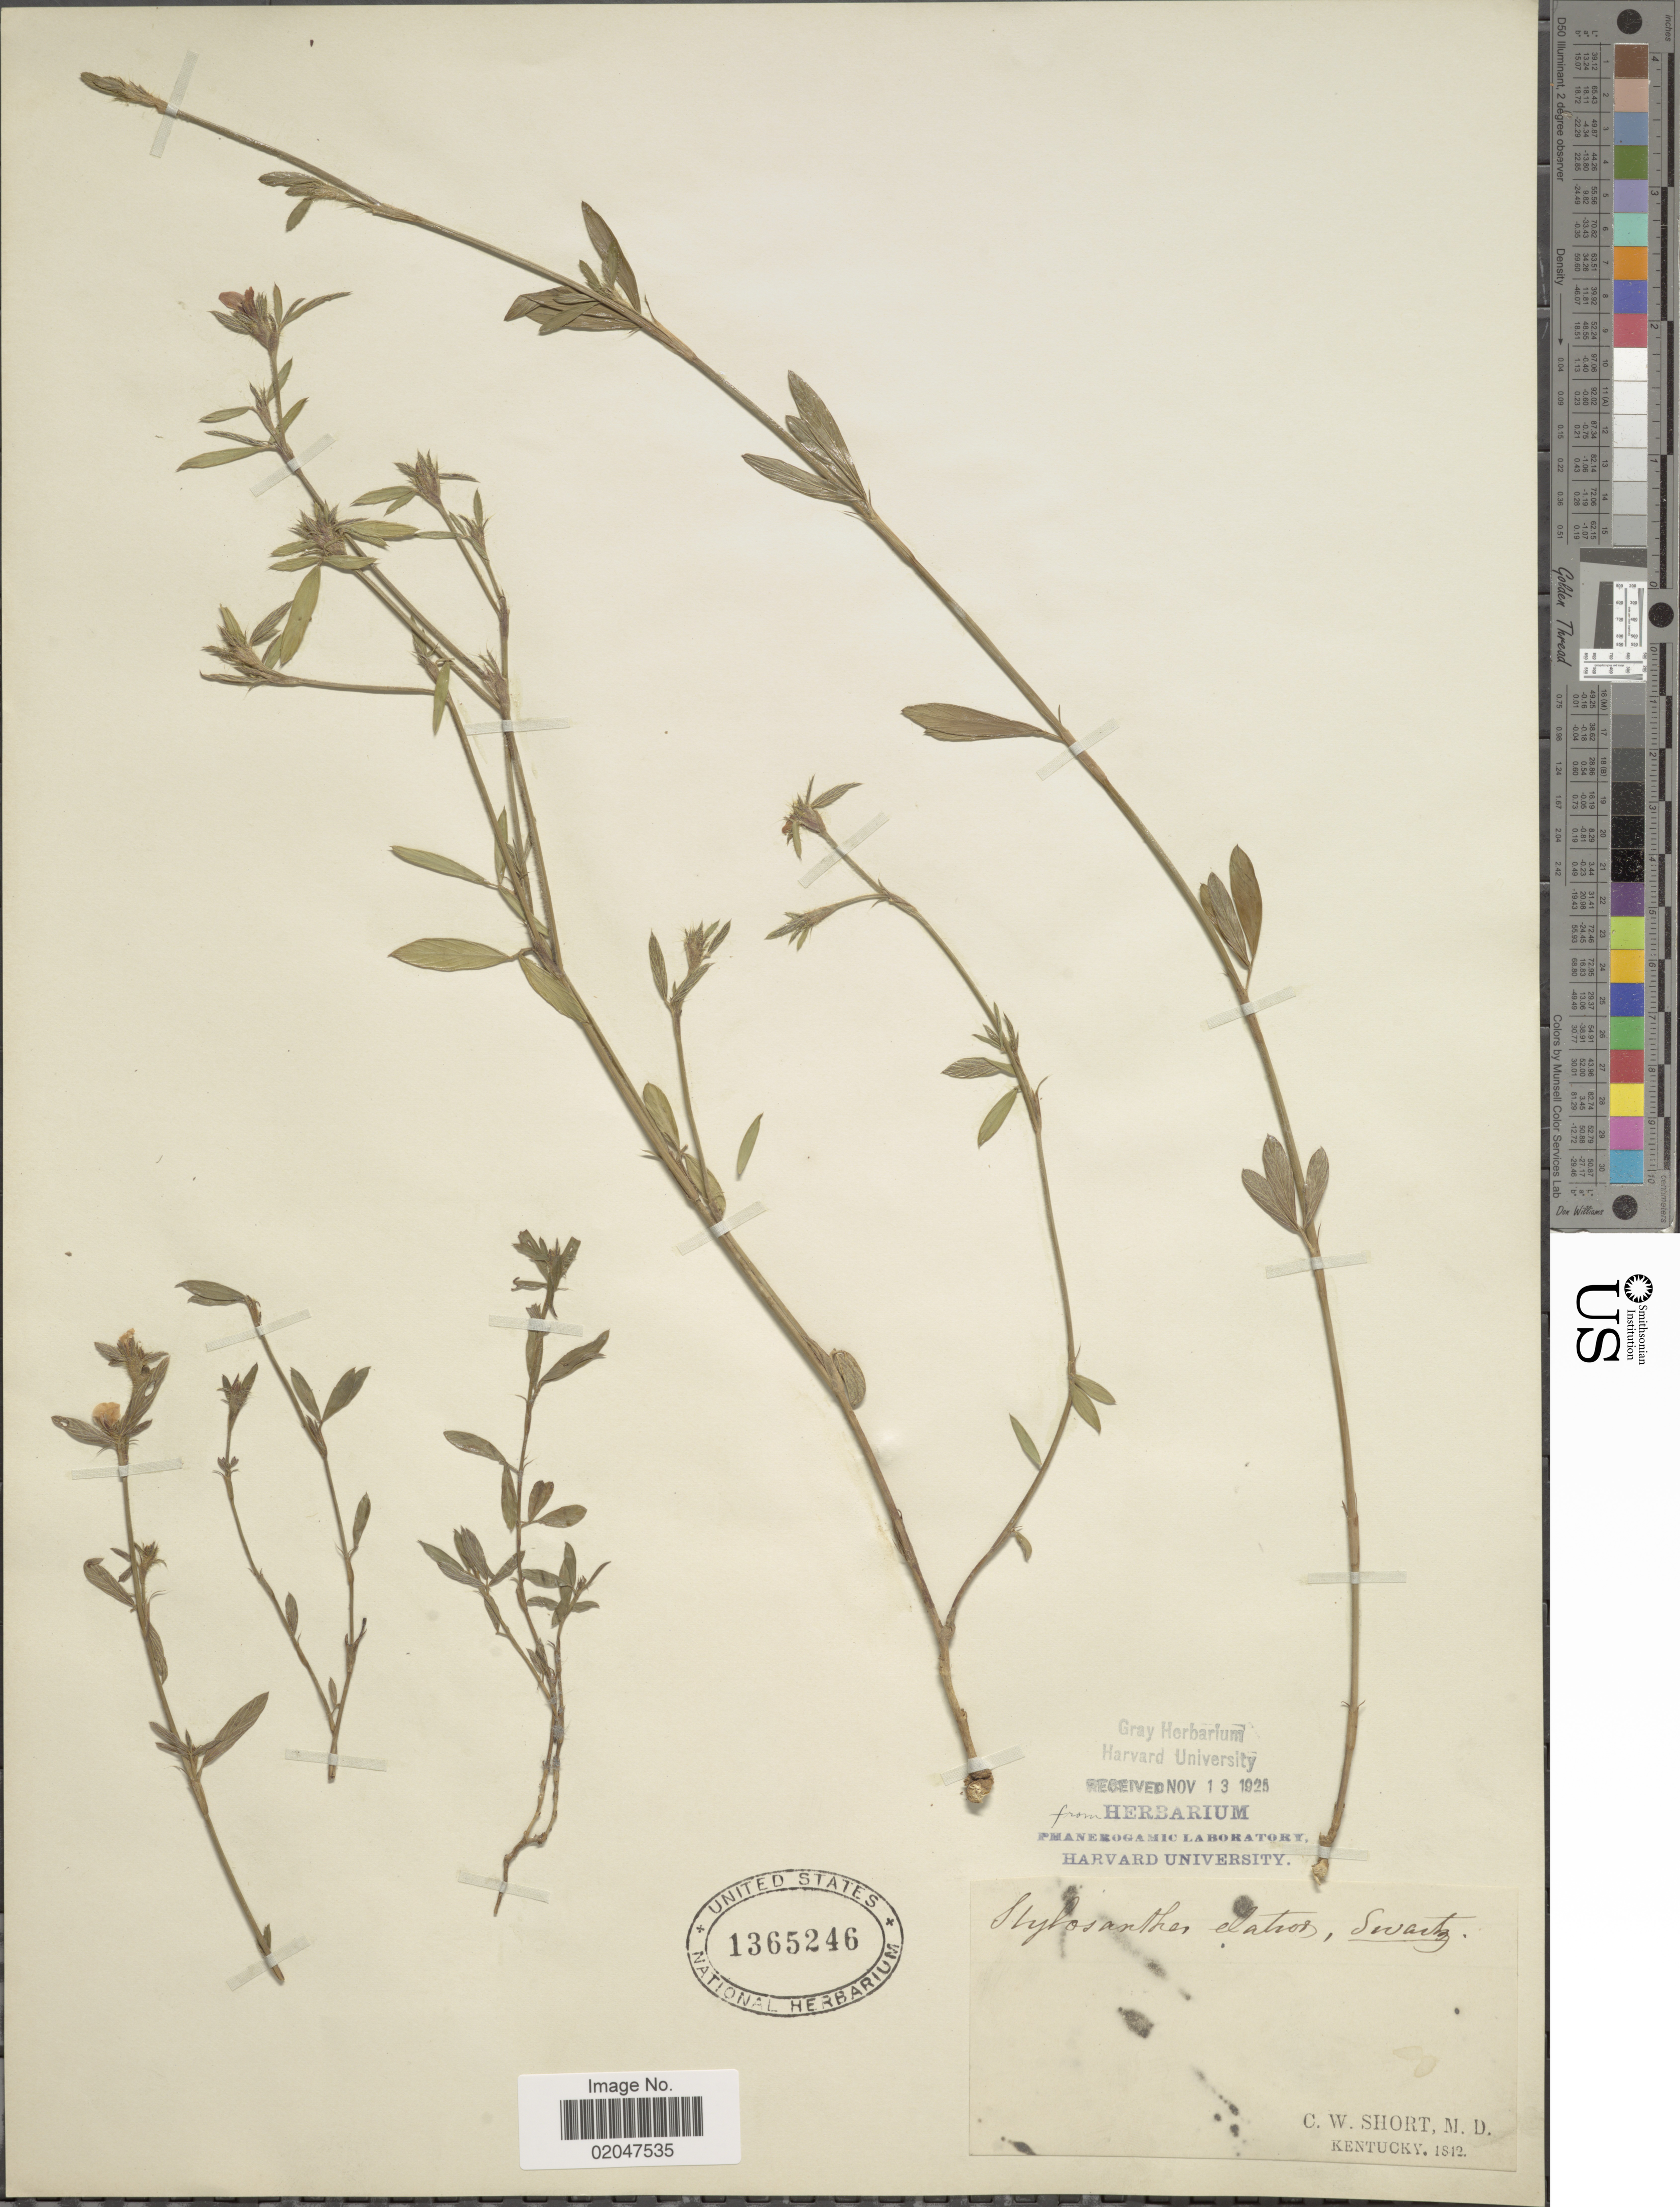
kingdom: Plantae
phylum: Tracheophyta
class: Magnoliopsida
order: Fabales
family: Fabaceae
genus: Stylosanthes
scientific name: Stylosanthes biflora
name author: (L.) Britton et al.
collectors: C. W. Short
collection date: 1812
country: United States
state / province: Kentucky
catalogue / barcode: US 1365246